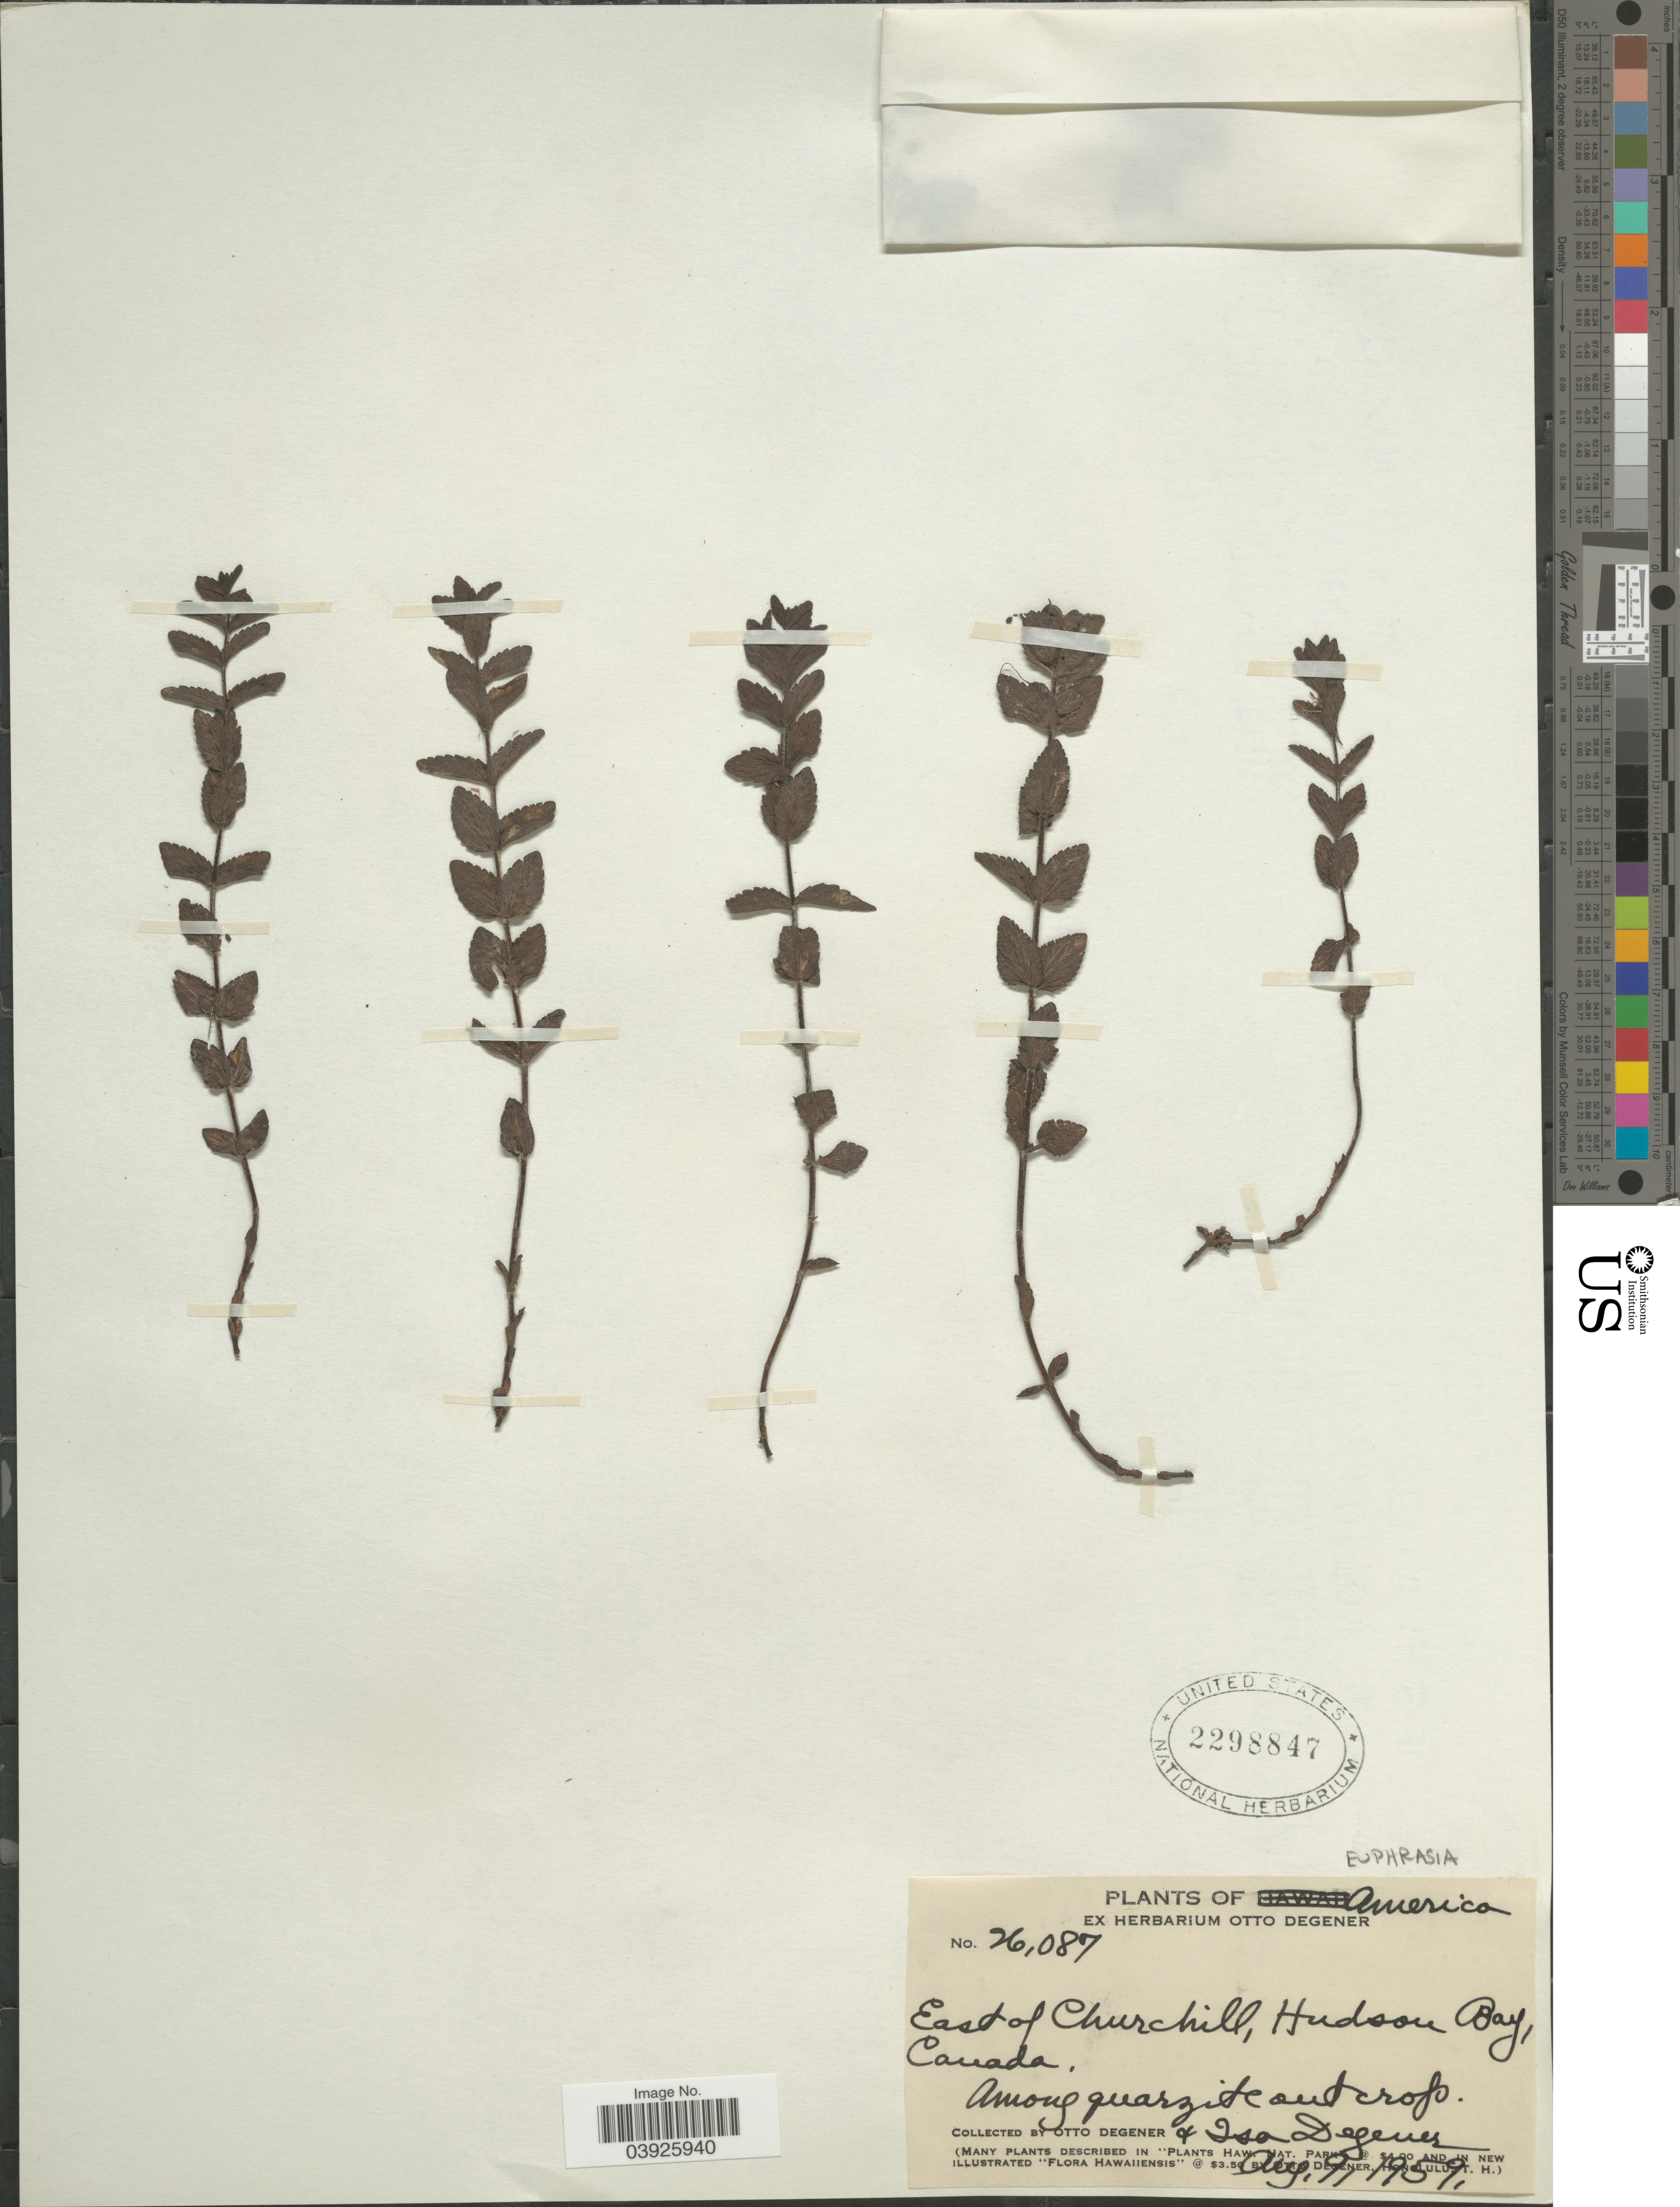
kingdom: Plantae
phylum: Tracheophyta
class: Magnoliopsida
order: Lamiales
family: Scrophulariaceae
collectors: O. Degener & I. Degener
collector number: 26087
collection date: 1959-08-09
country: Canada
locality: America. East of Churchill, Hudson Bay. Among quarzite and crop.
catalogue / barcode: US 2298847